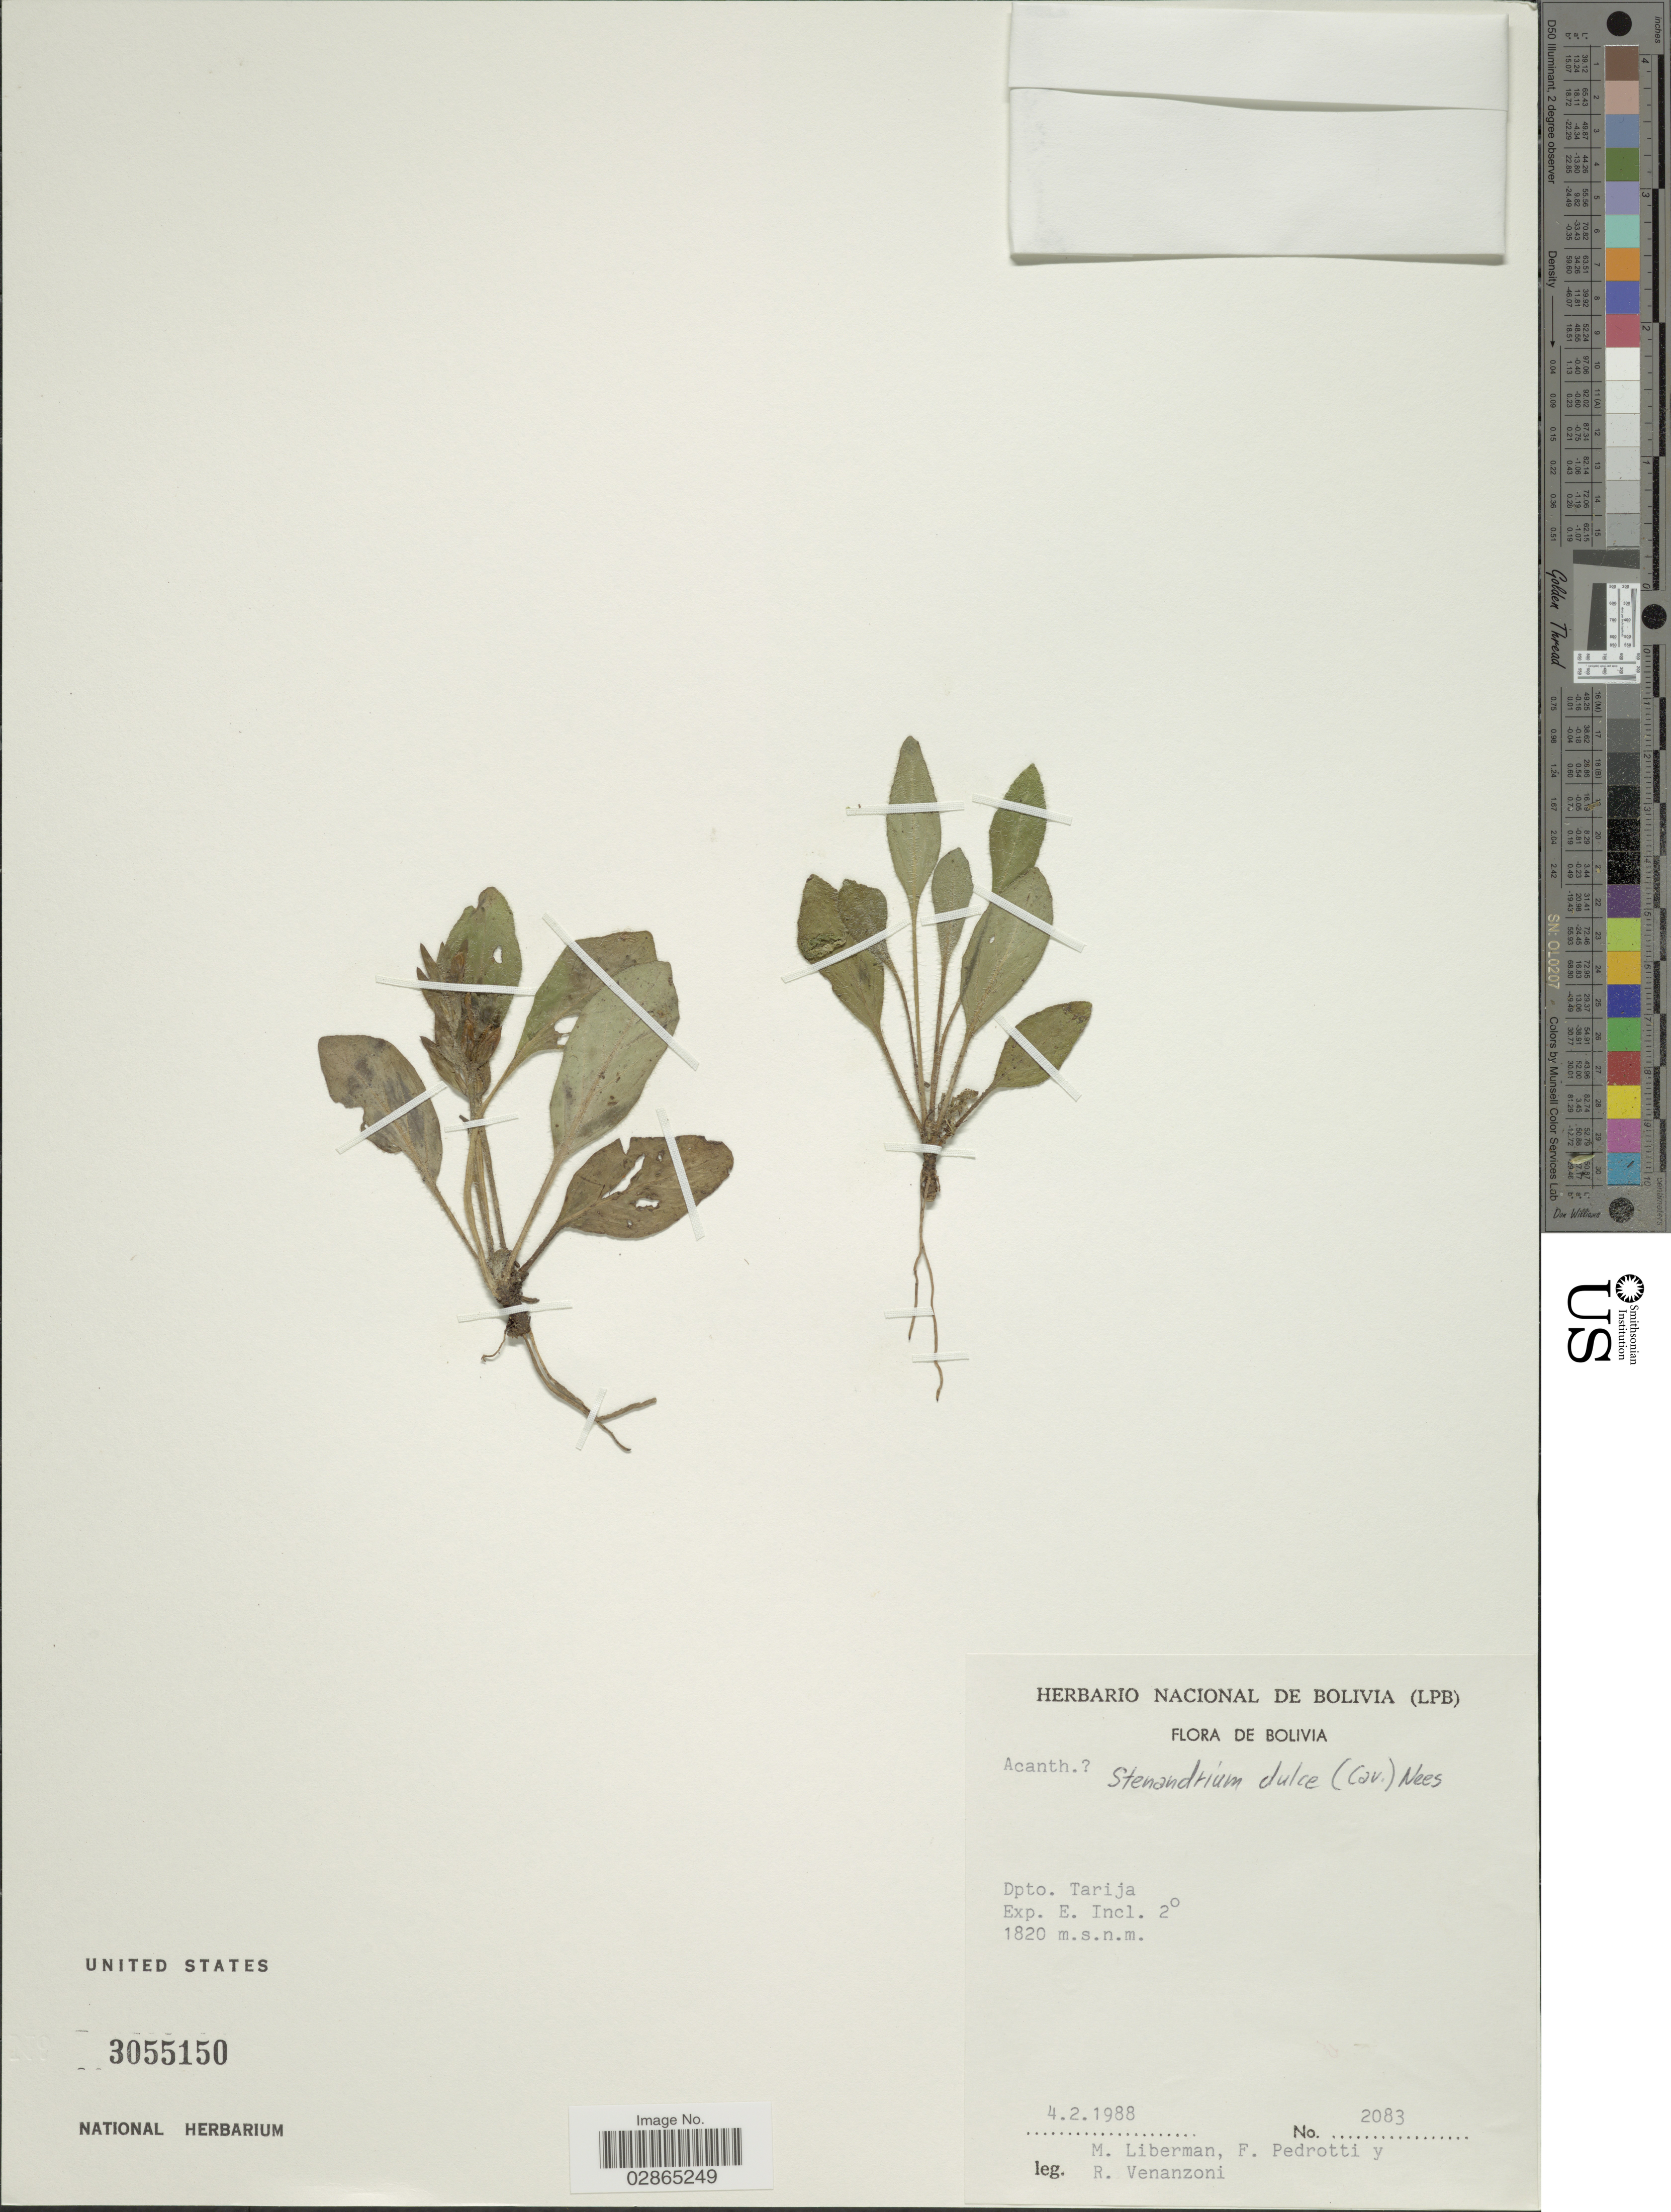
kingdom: Plantae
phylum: Tracheophyta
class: Magnoliopsida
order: Lamiales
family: Acanthaceae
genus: Stenandrium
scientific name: Stenandrium dulce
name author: (Cav.) Nees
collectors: M. Liberman, F. Pedrotti & R. Venanzoni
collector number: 2083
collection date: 1988-02-04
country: Bolivia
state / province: Tarija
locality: Dpto. Tarija, Exp. E. Incl. 2°.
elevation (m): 1820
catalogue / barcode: US 3055150